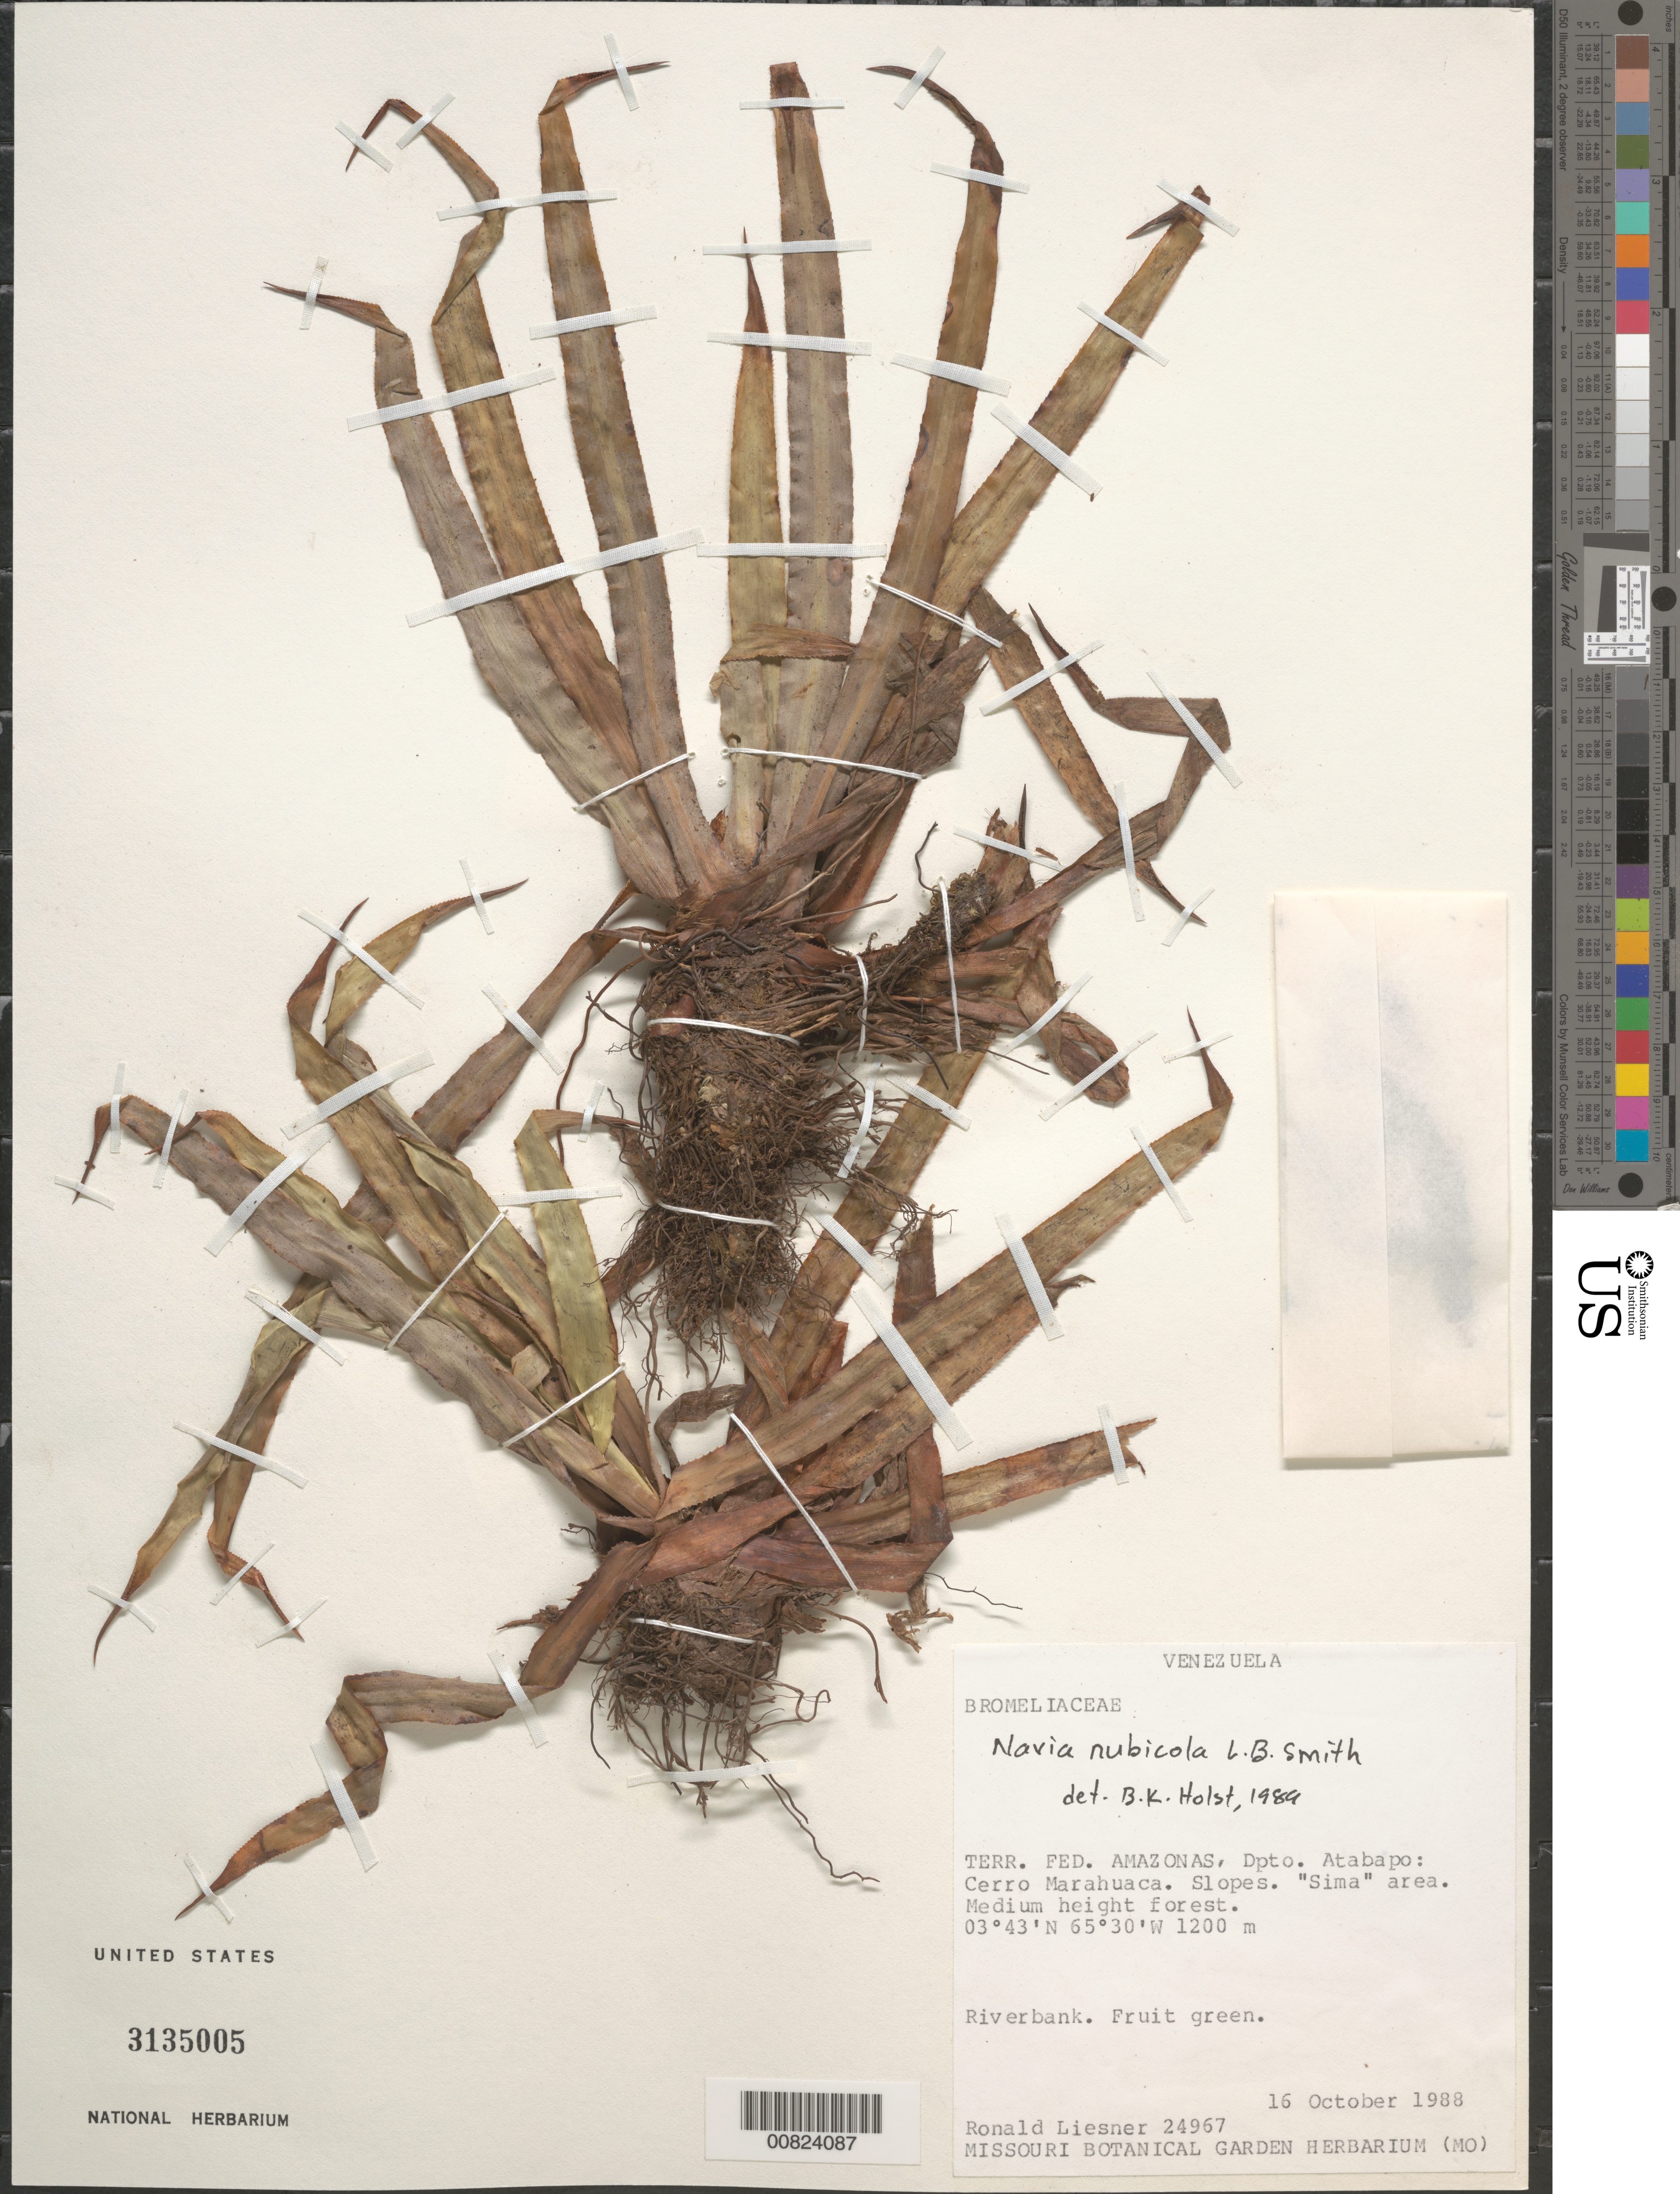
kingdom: Plantae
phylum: Tracheophyta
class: Liliopsida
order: Poales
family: Bromeliaceae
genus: Navia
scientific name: Navia nubicola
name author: L.B. Sm.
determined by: Holst, Bruce K.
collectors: R. L. Liesner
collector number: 24967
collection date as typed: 16-Oct-88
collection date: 1988-10-16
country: Venezuela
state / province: Amazonas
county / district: Atabapo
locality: Cerro Marahuaca, "Sima" area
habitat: Medium height forest; riverbank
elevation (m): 1200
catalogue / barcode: US 3135005